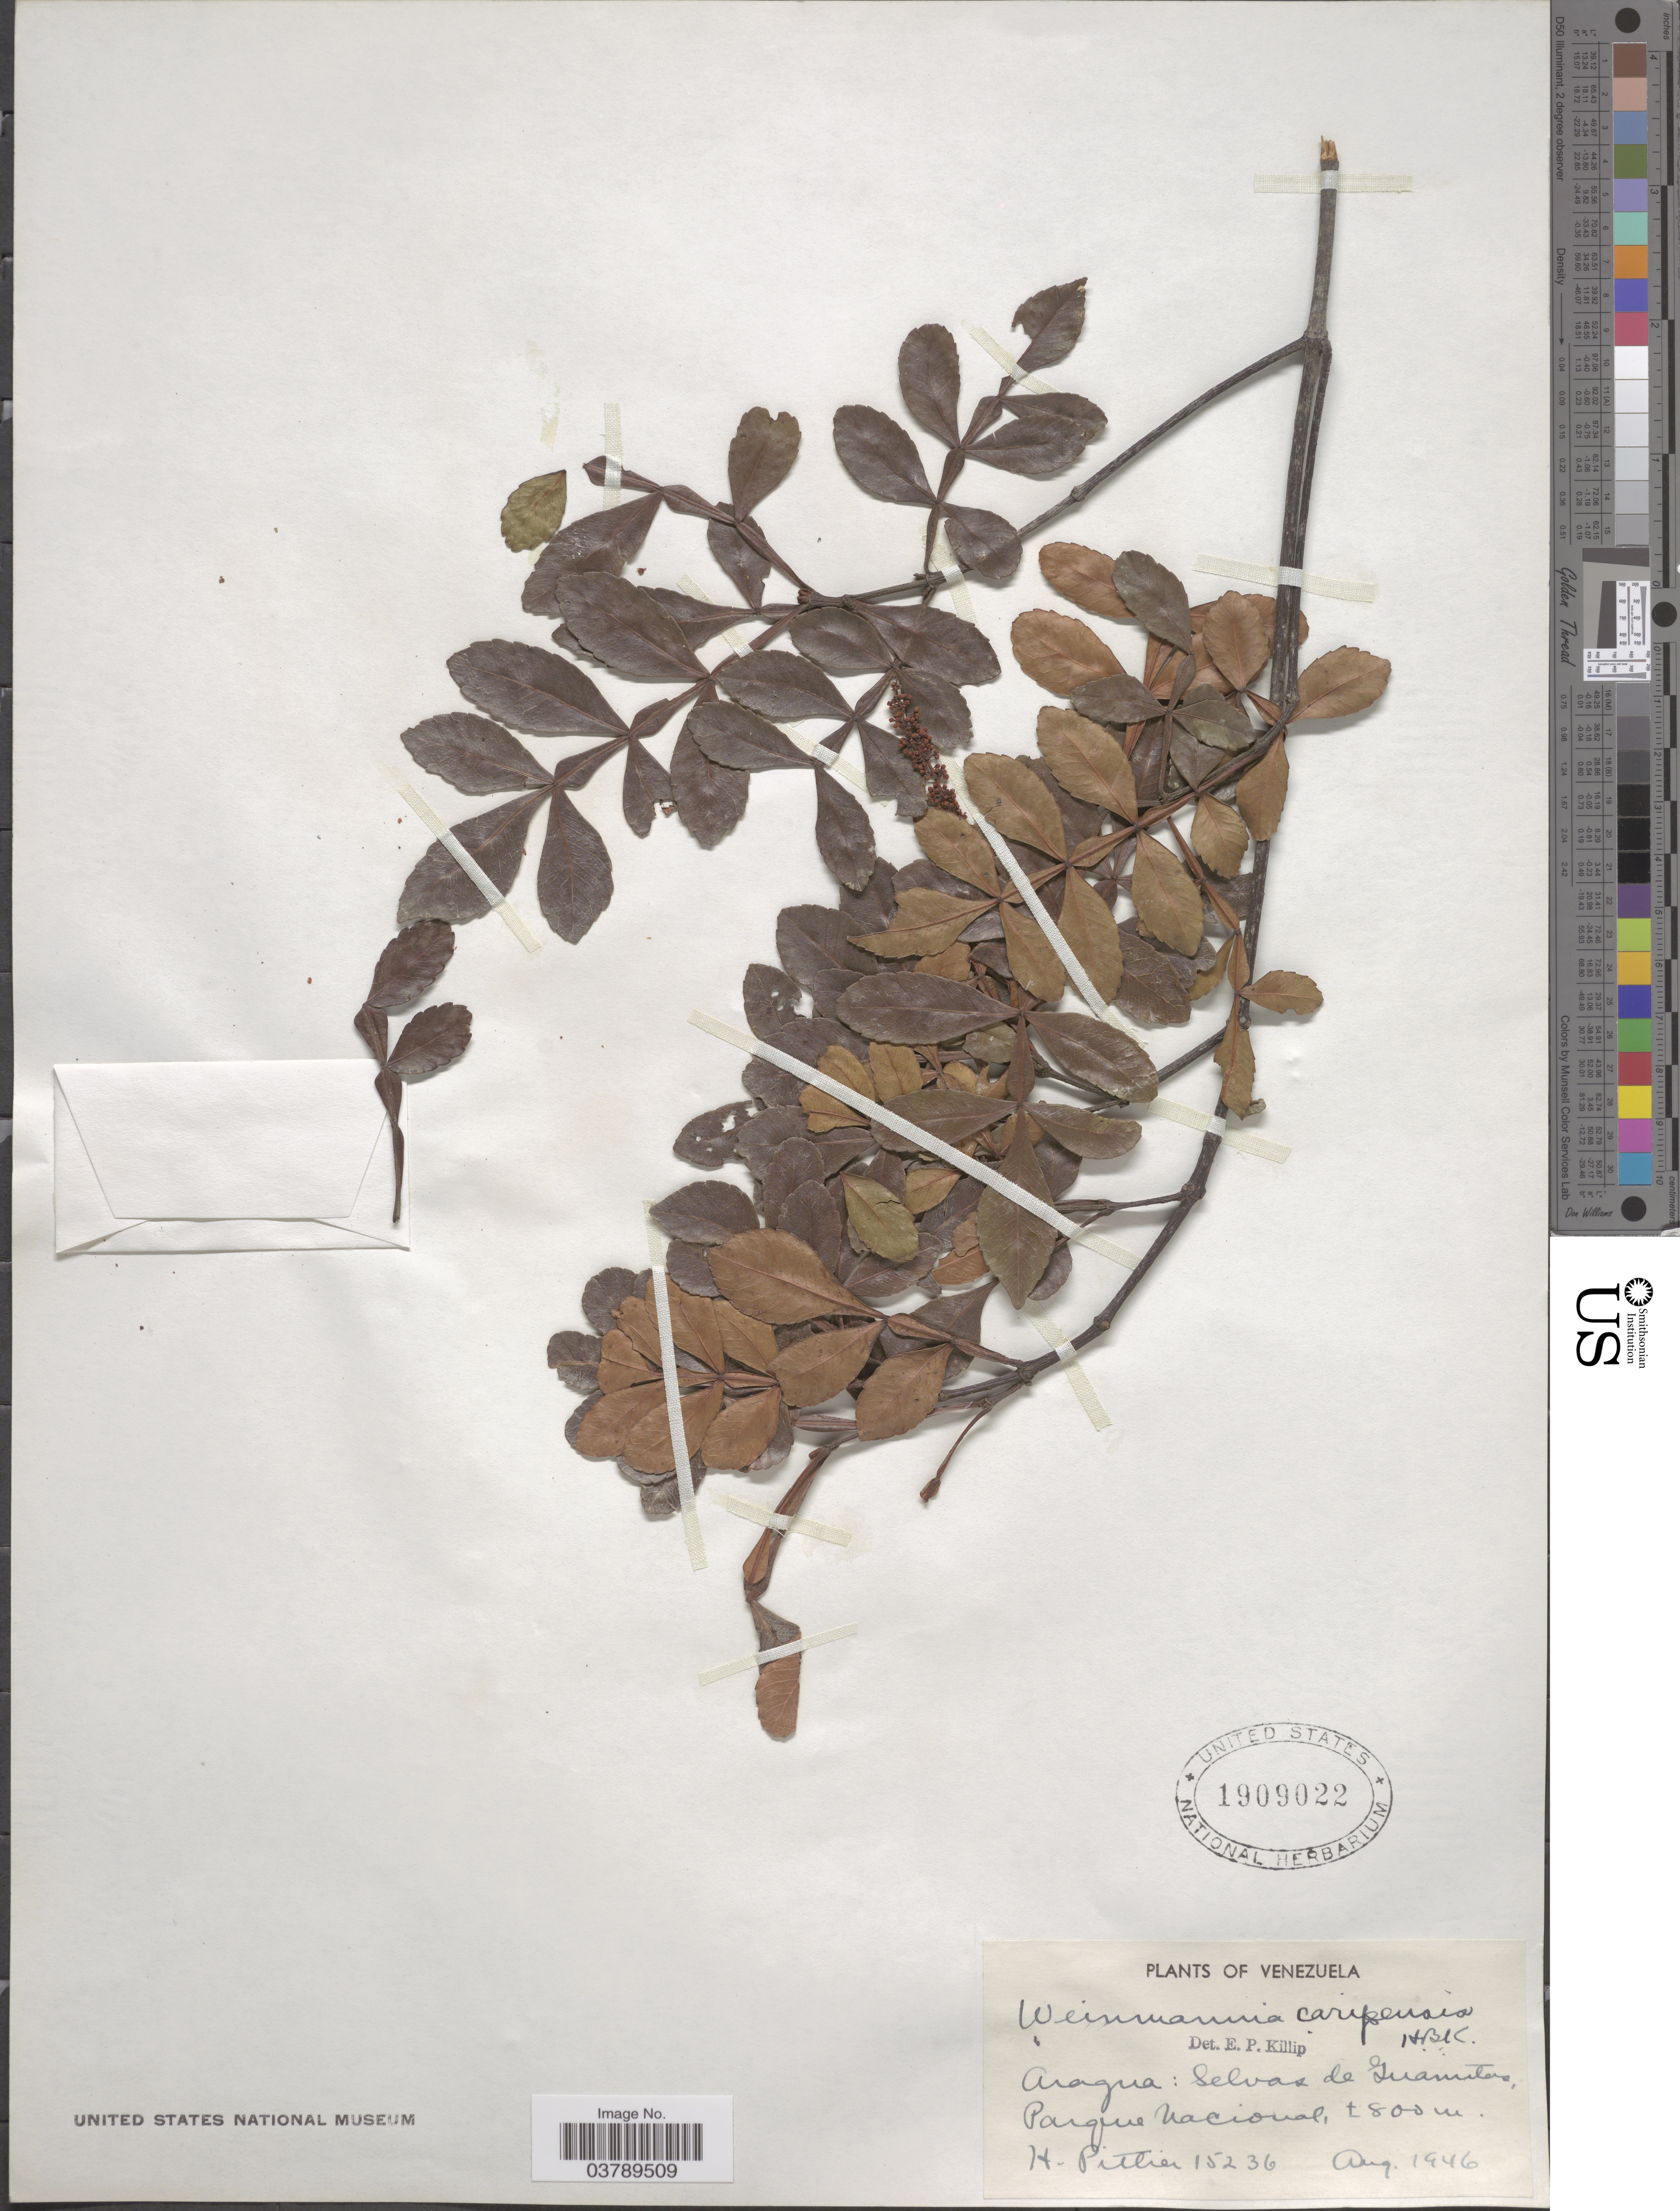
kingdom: Plantae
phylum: Tracheophyta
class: Magnoliopsida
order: Oxalidales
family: Cunoniaceae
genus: Weinmannia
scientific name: Weinmannia pinnata var. caripensis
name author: (Kunth) Cuatrec.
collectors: H. F. Pittier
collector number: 15236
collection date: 1946-08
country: Venezuela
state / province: Aragua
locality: Selvas de Guamitas, Parque Nacional.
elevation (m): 800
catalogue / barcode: US 1909022